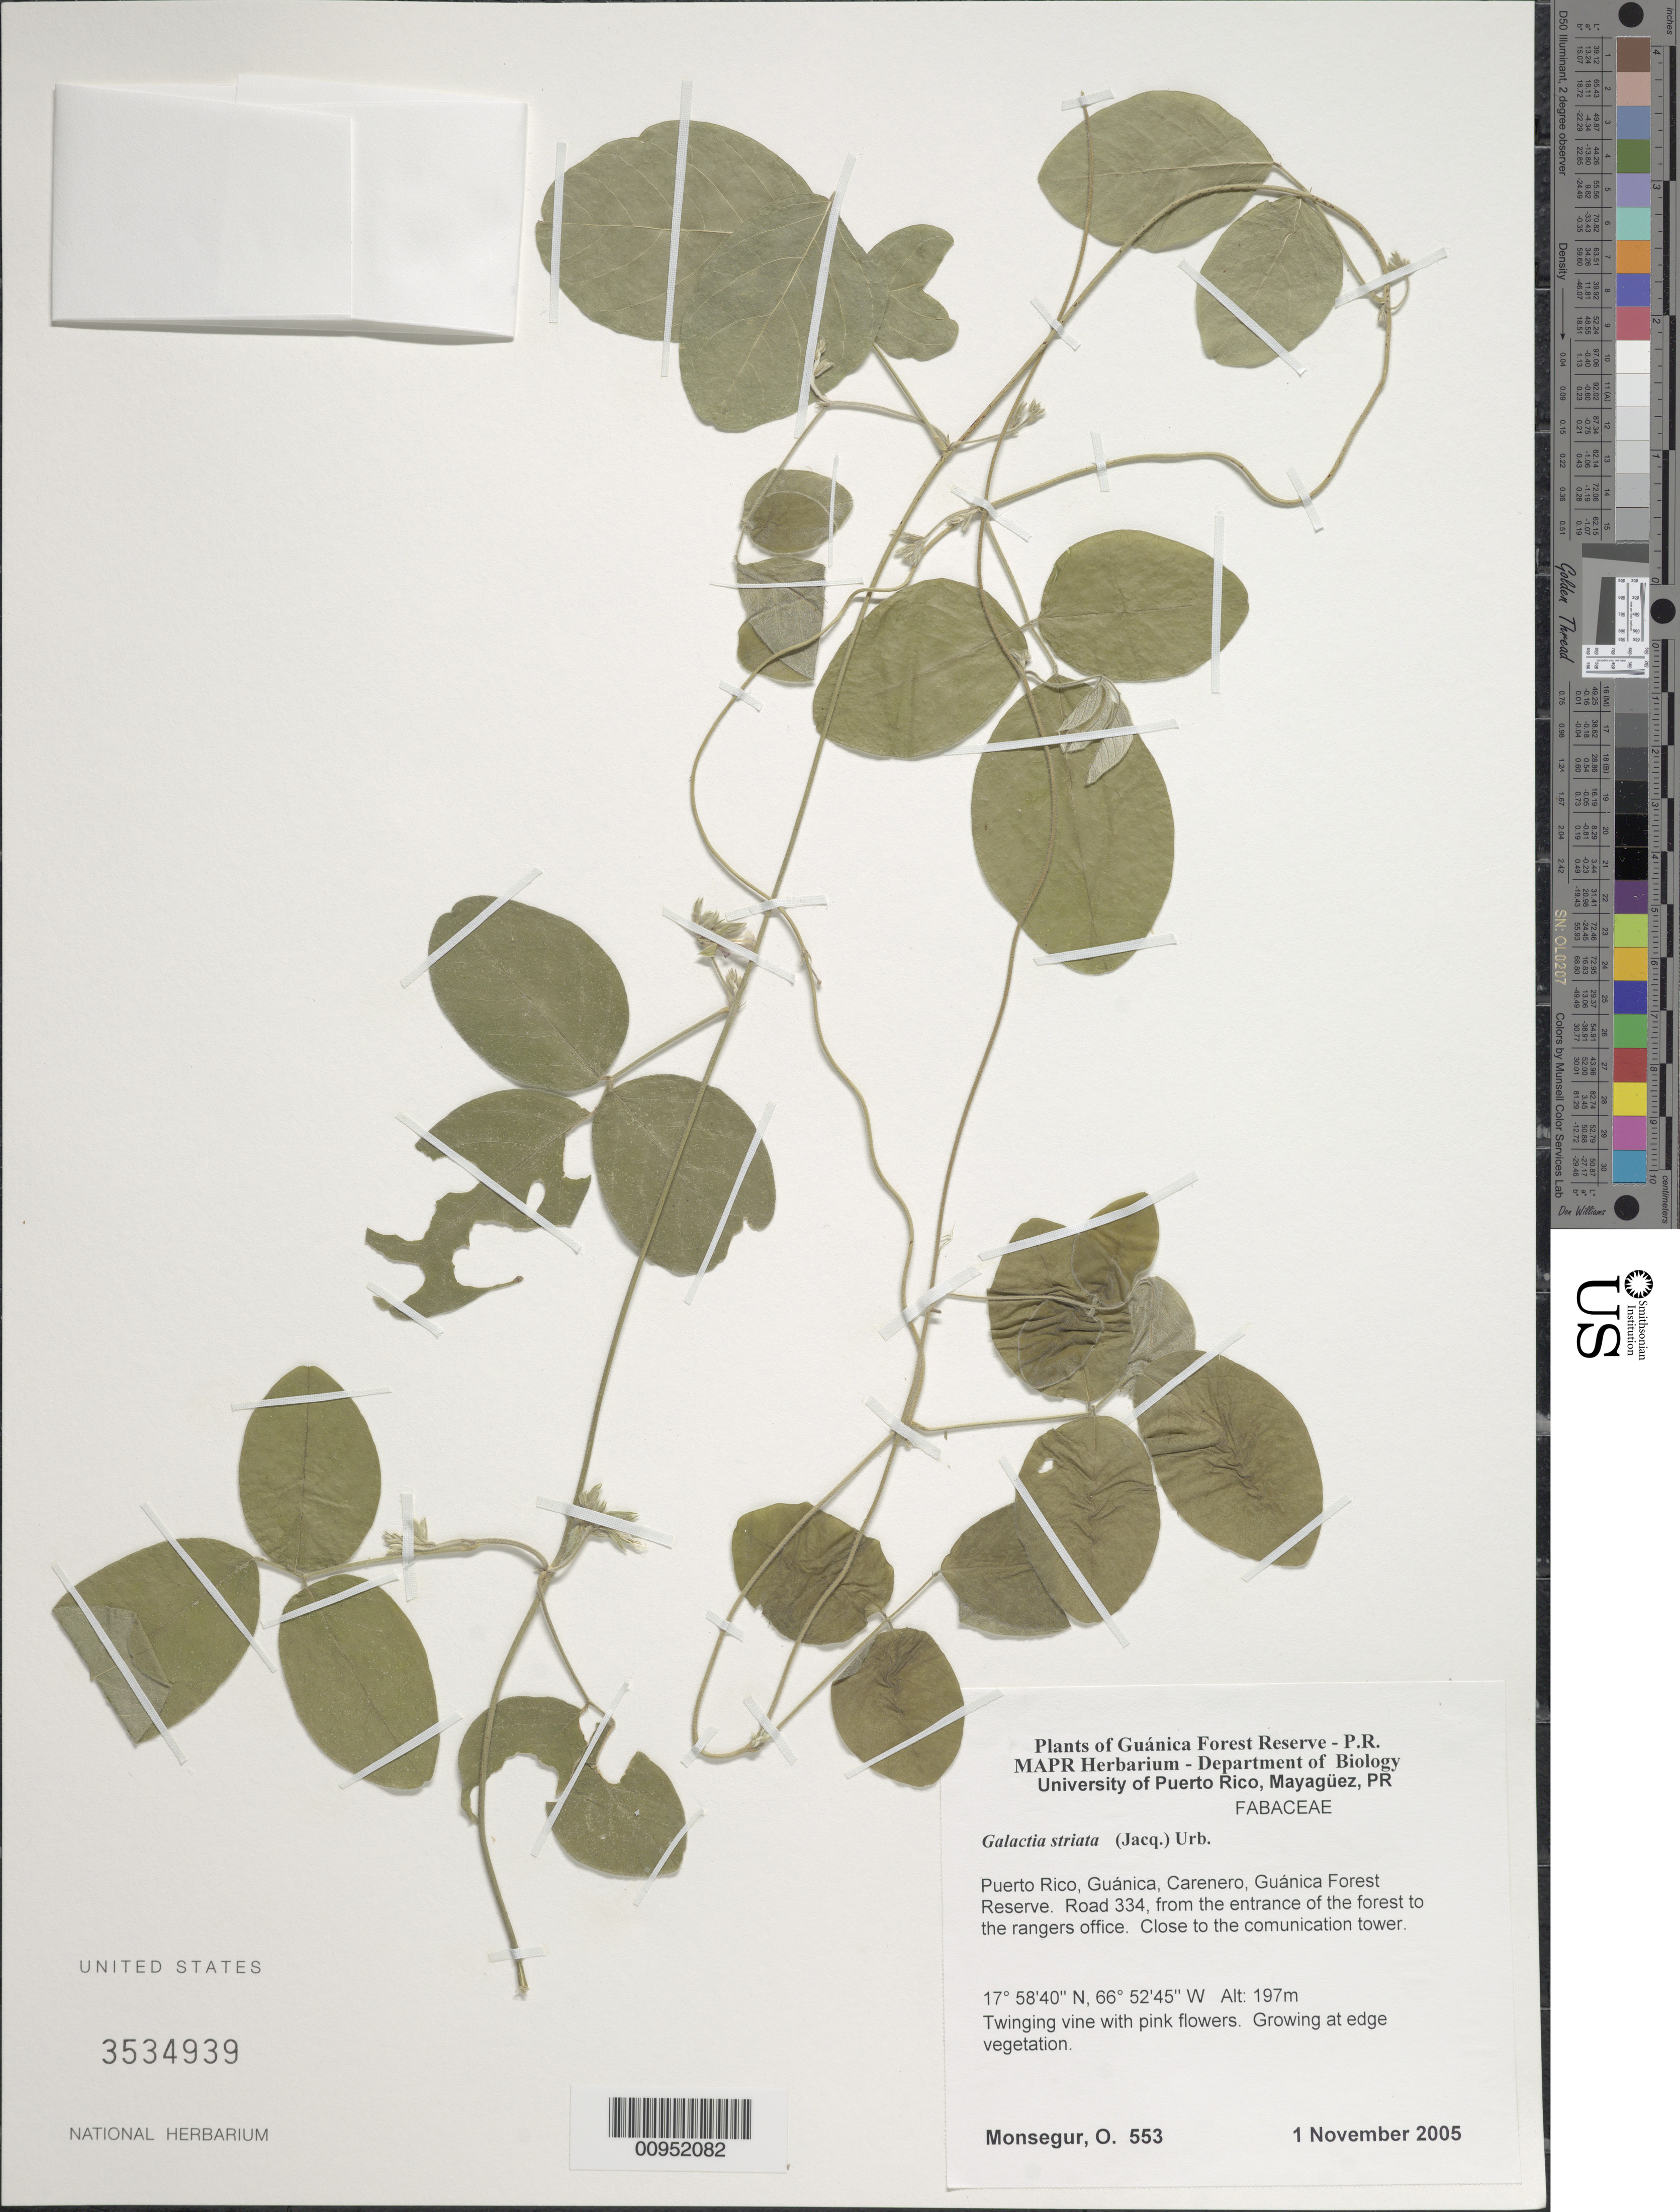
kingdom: Plantae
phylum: Tracheophyta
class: Magnoliopsida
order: Fabales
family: Fabaceae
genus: Galactia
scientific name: Galactia striata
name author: (Jacq.) Urb.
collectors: O. Monsegur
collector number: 553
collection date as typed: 01 Nov 2005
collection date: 2005-11-01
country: Puerto Rico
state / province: Guánica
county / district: Carenero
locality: Guánica Forest Reserve. Road 334, from the entrance of the forest to the rangers office. Close to the comunication tower.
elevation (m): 197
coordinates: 17.584, 66.52449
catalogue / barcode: US 3534939